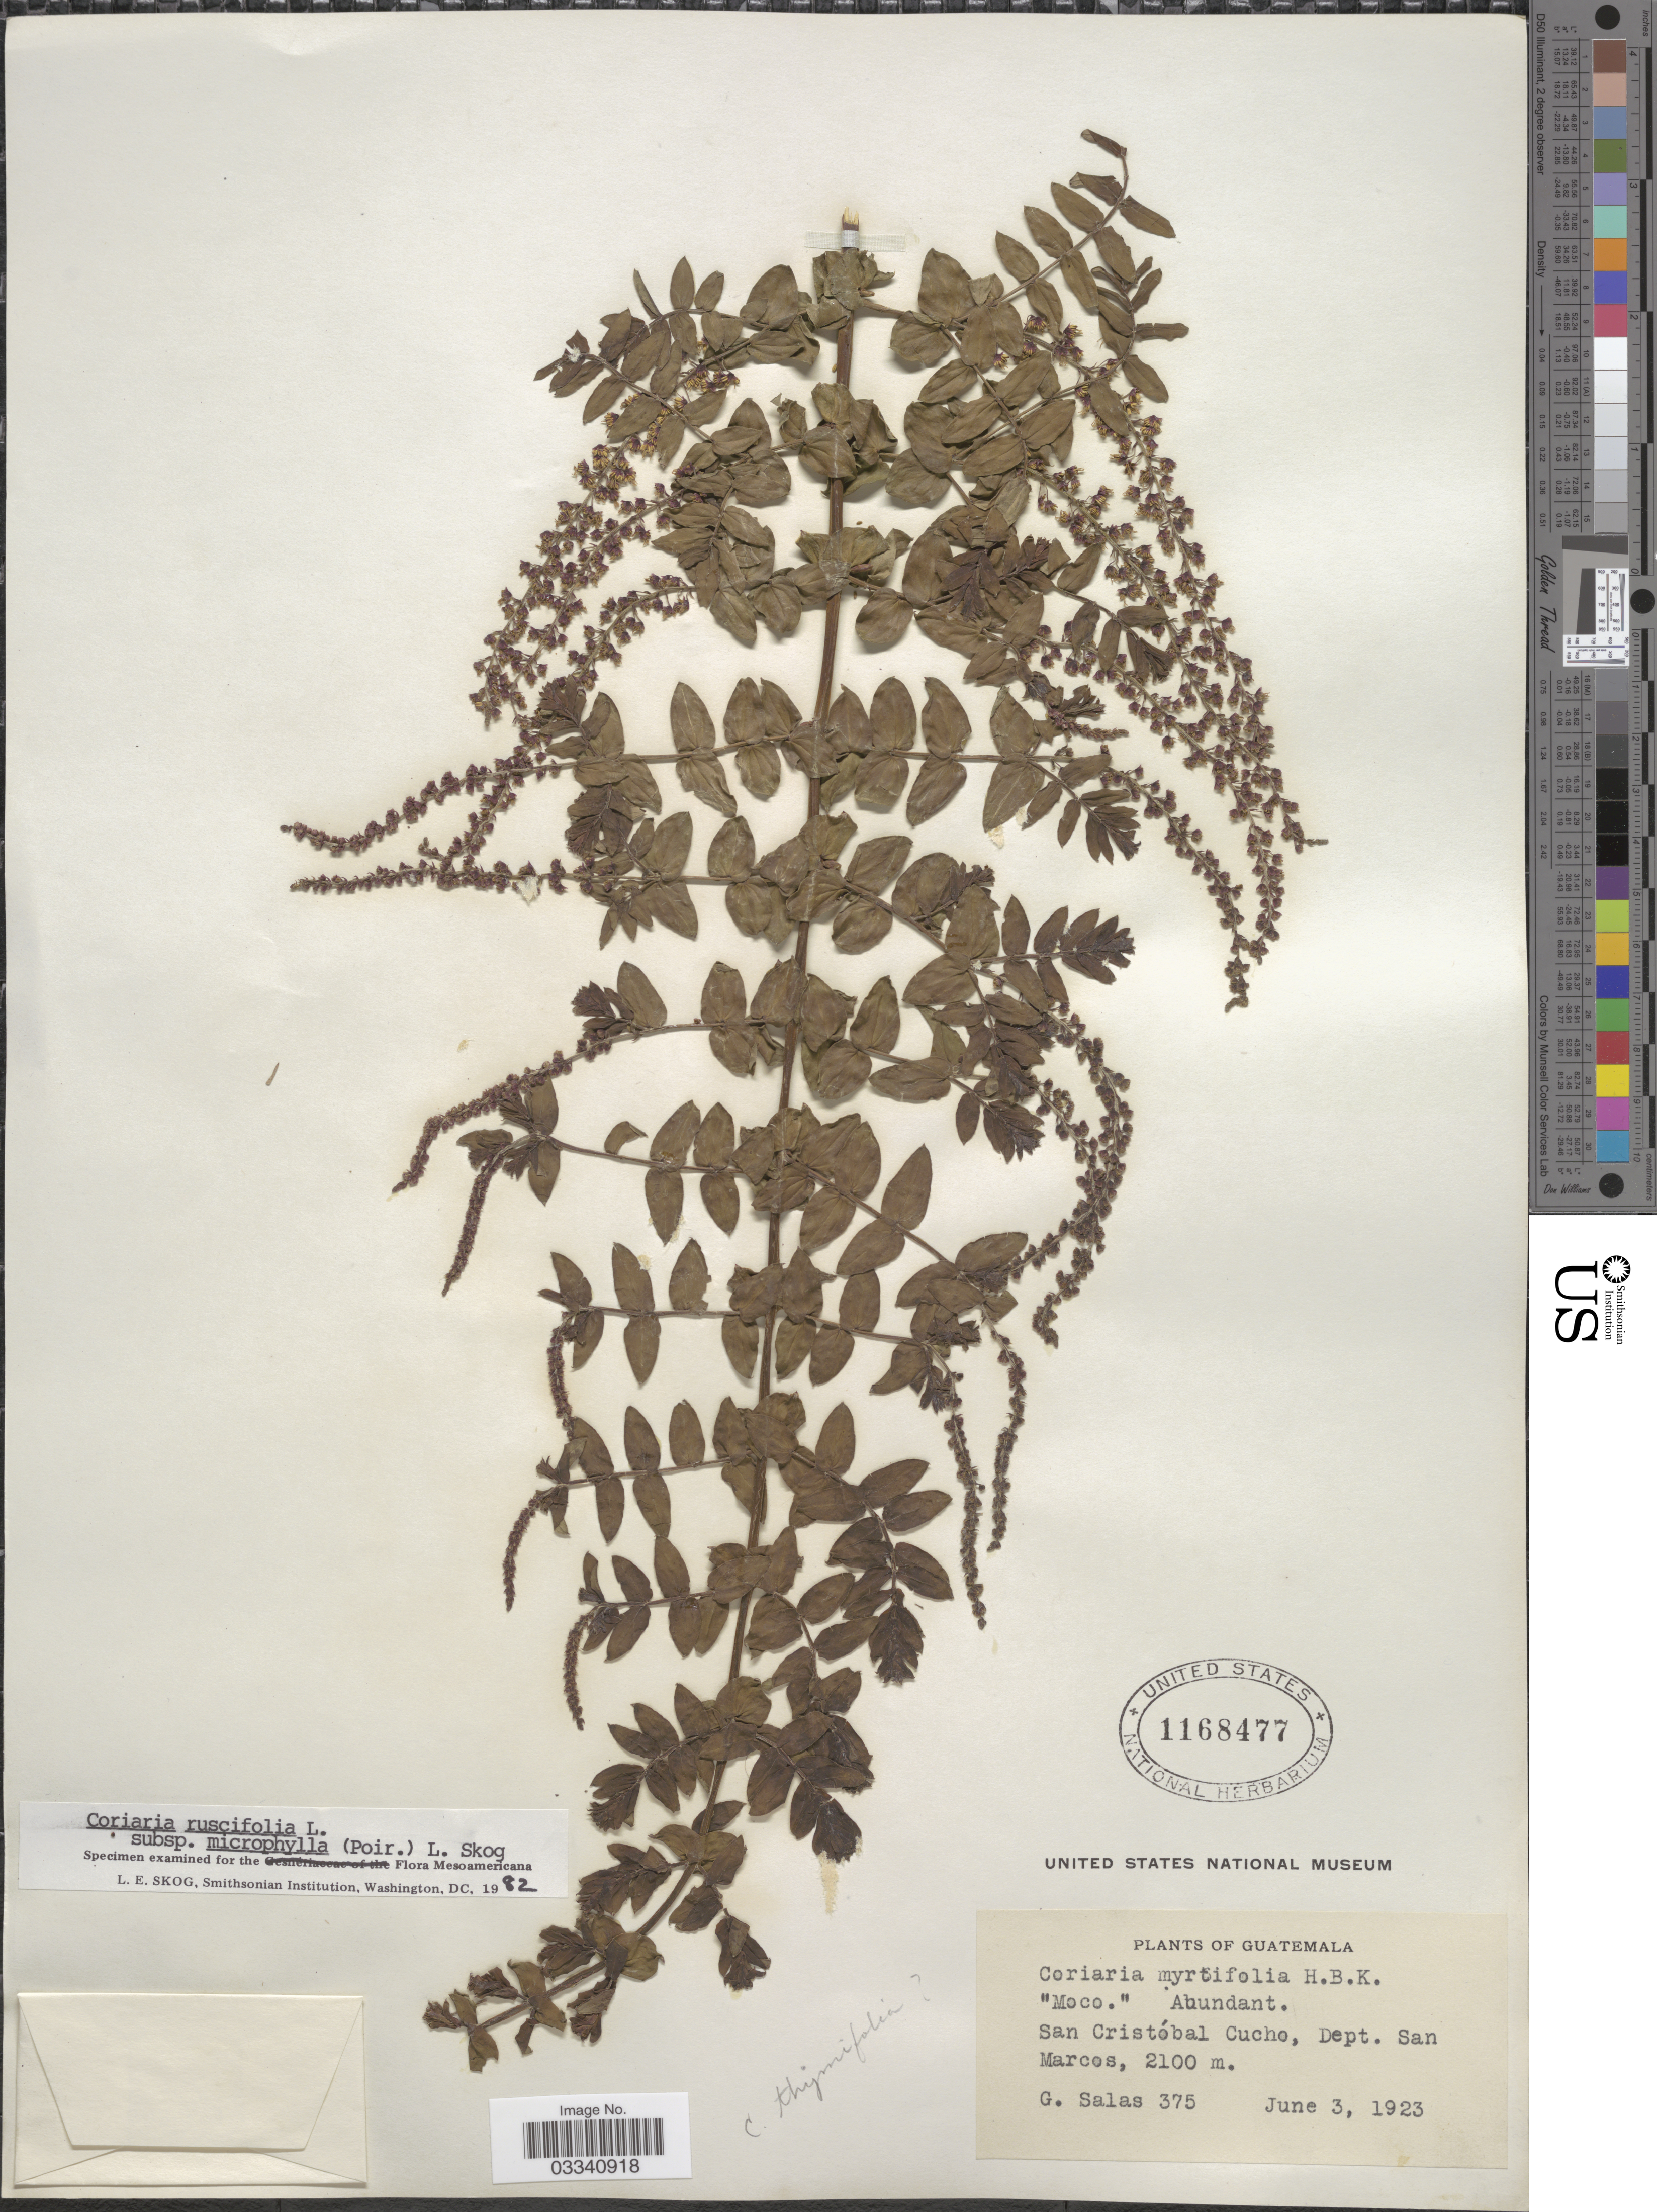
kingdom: Plantae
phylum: Tracheophyta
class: Magnoliopsida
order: Cucurbitales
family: Coriariaceae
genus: Coriaria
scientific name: Coriaria ruscifolia subsp. microphylla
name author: (Poir.) L.E. Skog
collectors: G. Salas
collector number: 375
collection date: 1923-06-03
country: Guatemala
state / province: San Marcos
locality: San Cristóbal Cucho, Dept. San Marcos.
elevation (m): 2100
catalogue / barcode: US 1168477